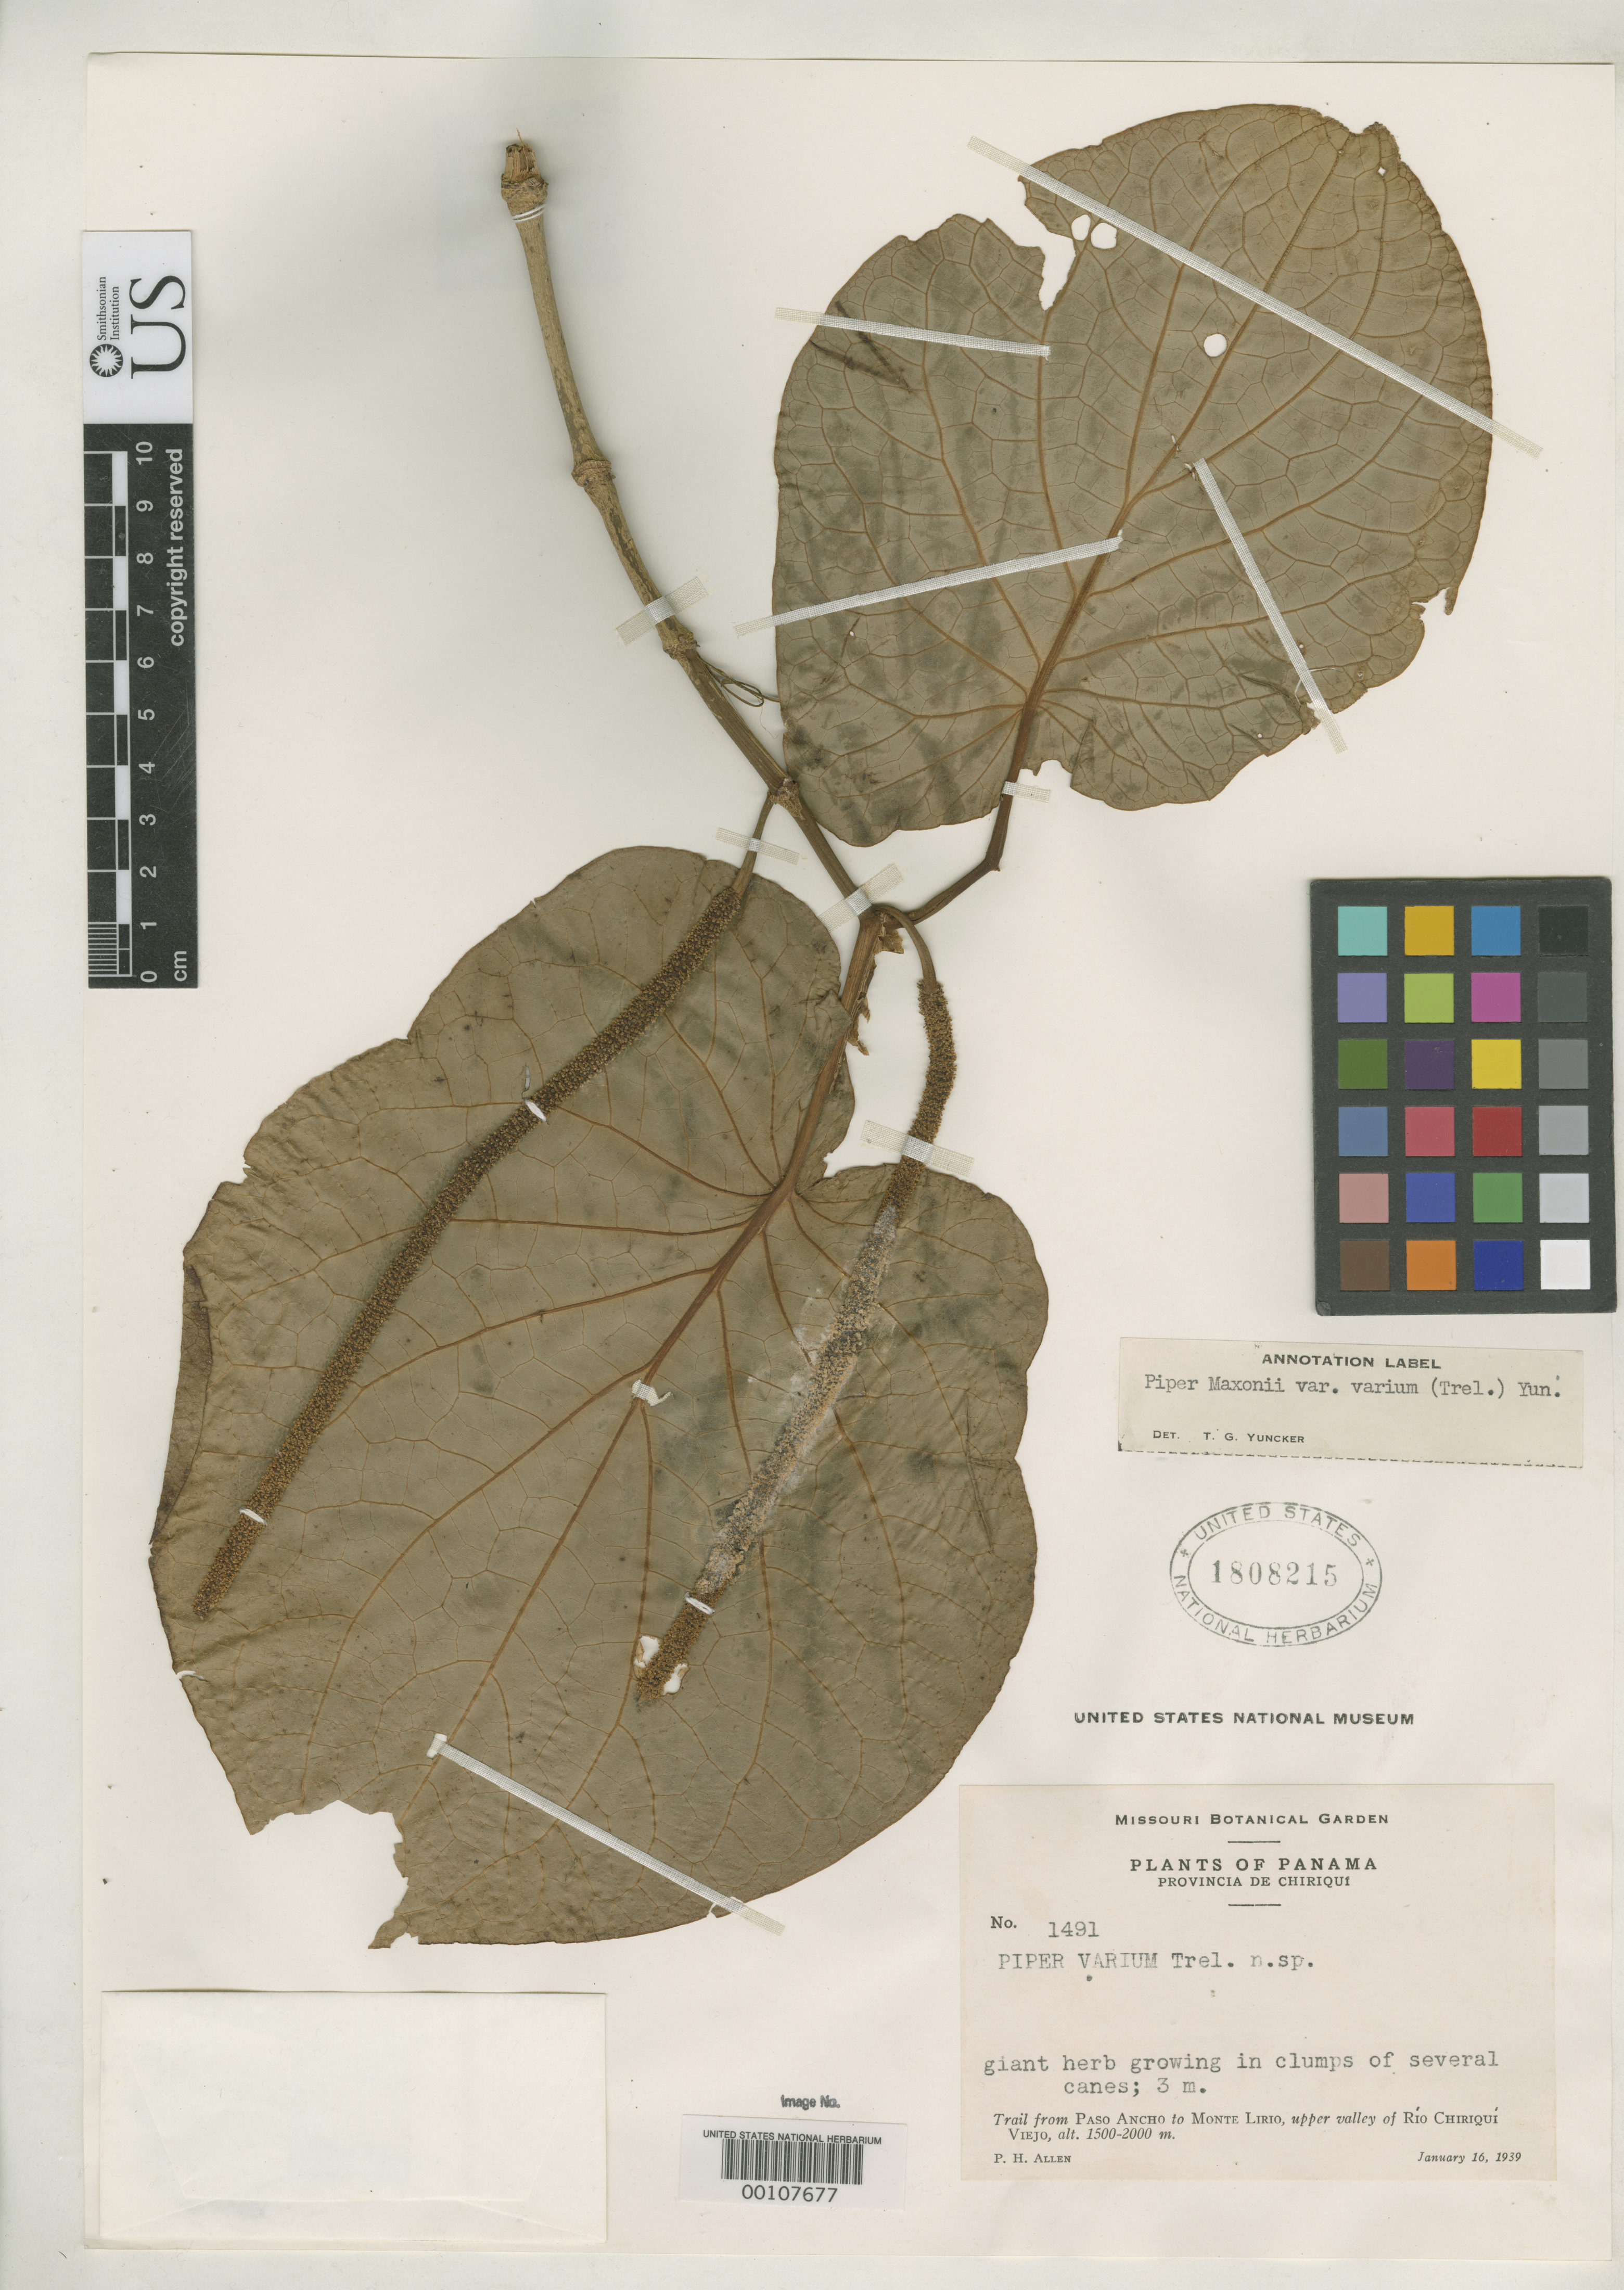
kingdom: Plantae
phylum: Tracheophyta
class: Magnoliopsida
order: Piperales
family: Piperaceae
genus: Piper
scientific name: Piper varium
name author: Trel. in Woodson & Schery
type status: Isotype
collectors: P. H. Allen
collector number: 1491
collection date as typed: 16 Jan 1939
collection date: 1939-01-16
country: Panama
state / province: Chiriquí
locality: Between Paso Ancho and Monte Lirio, Rio Chiriqui Viejo Valley.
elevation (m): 1500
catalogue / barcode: US 1808215